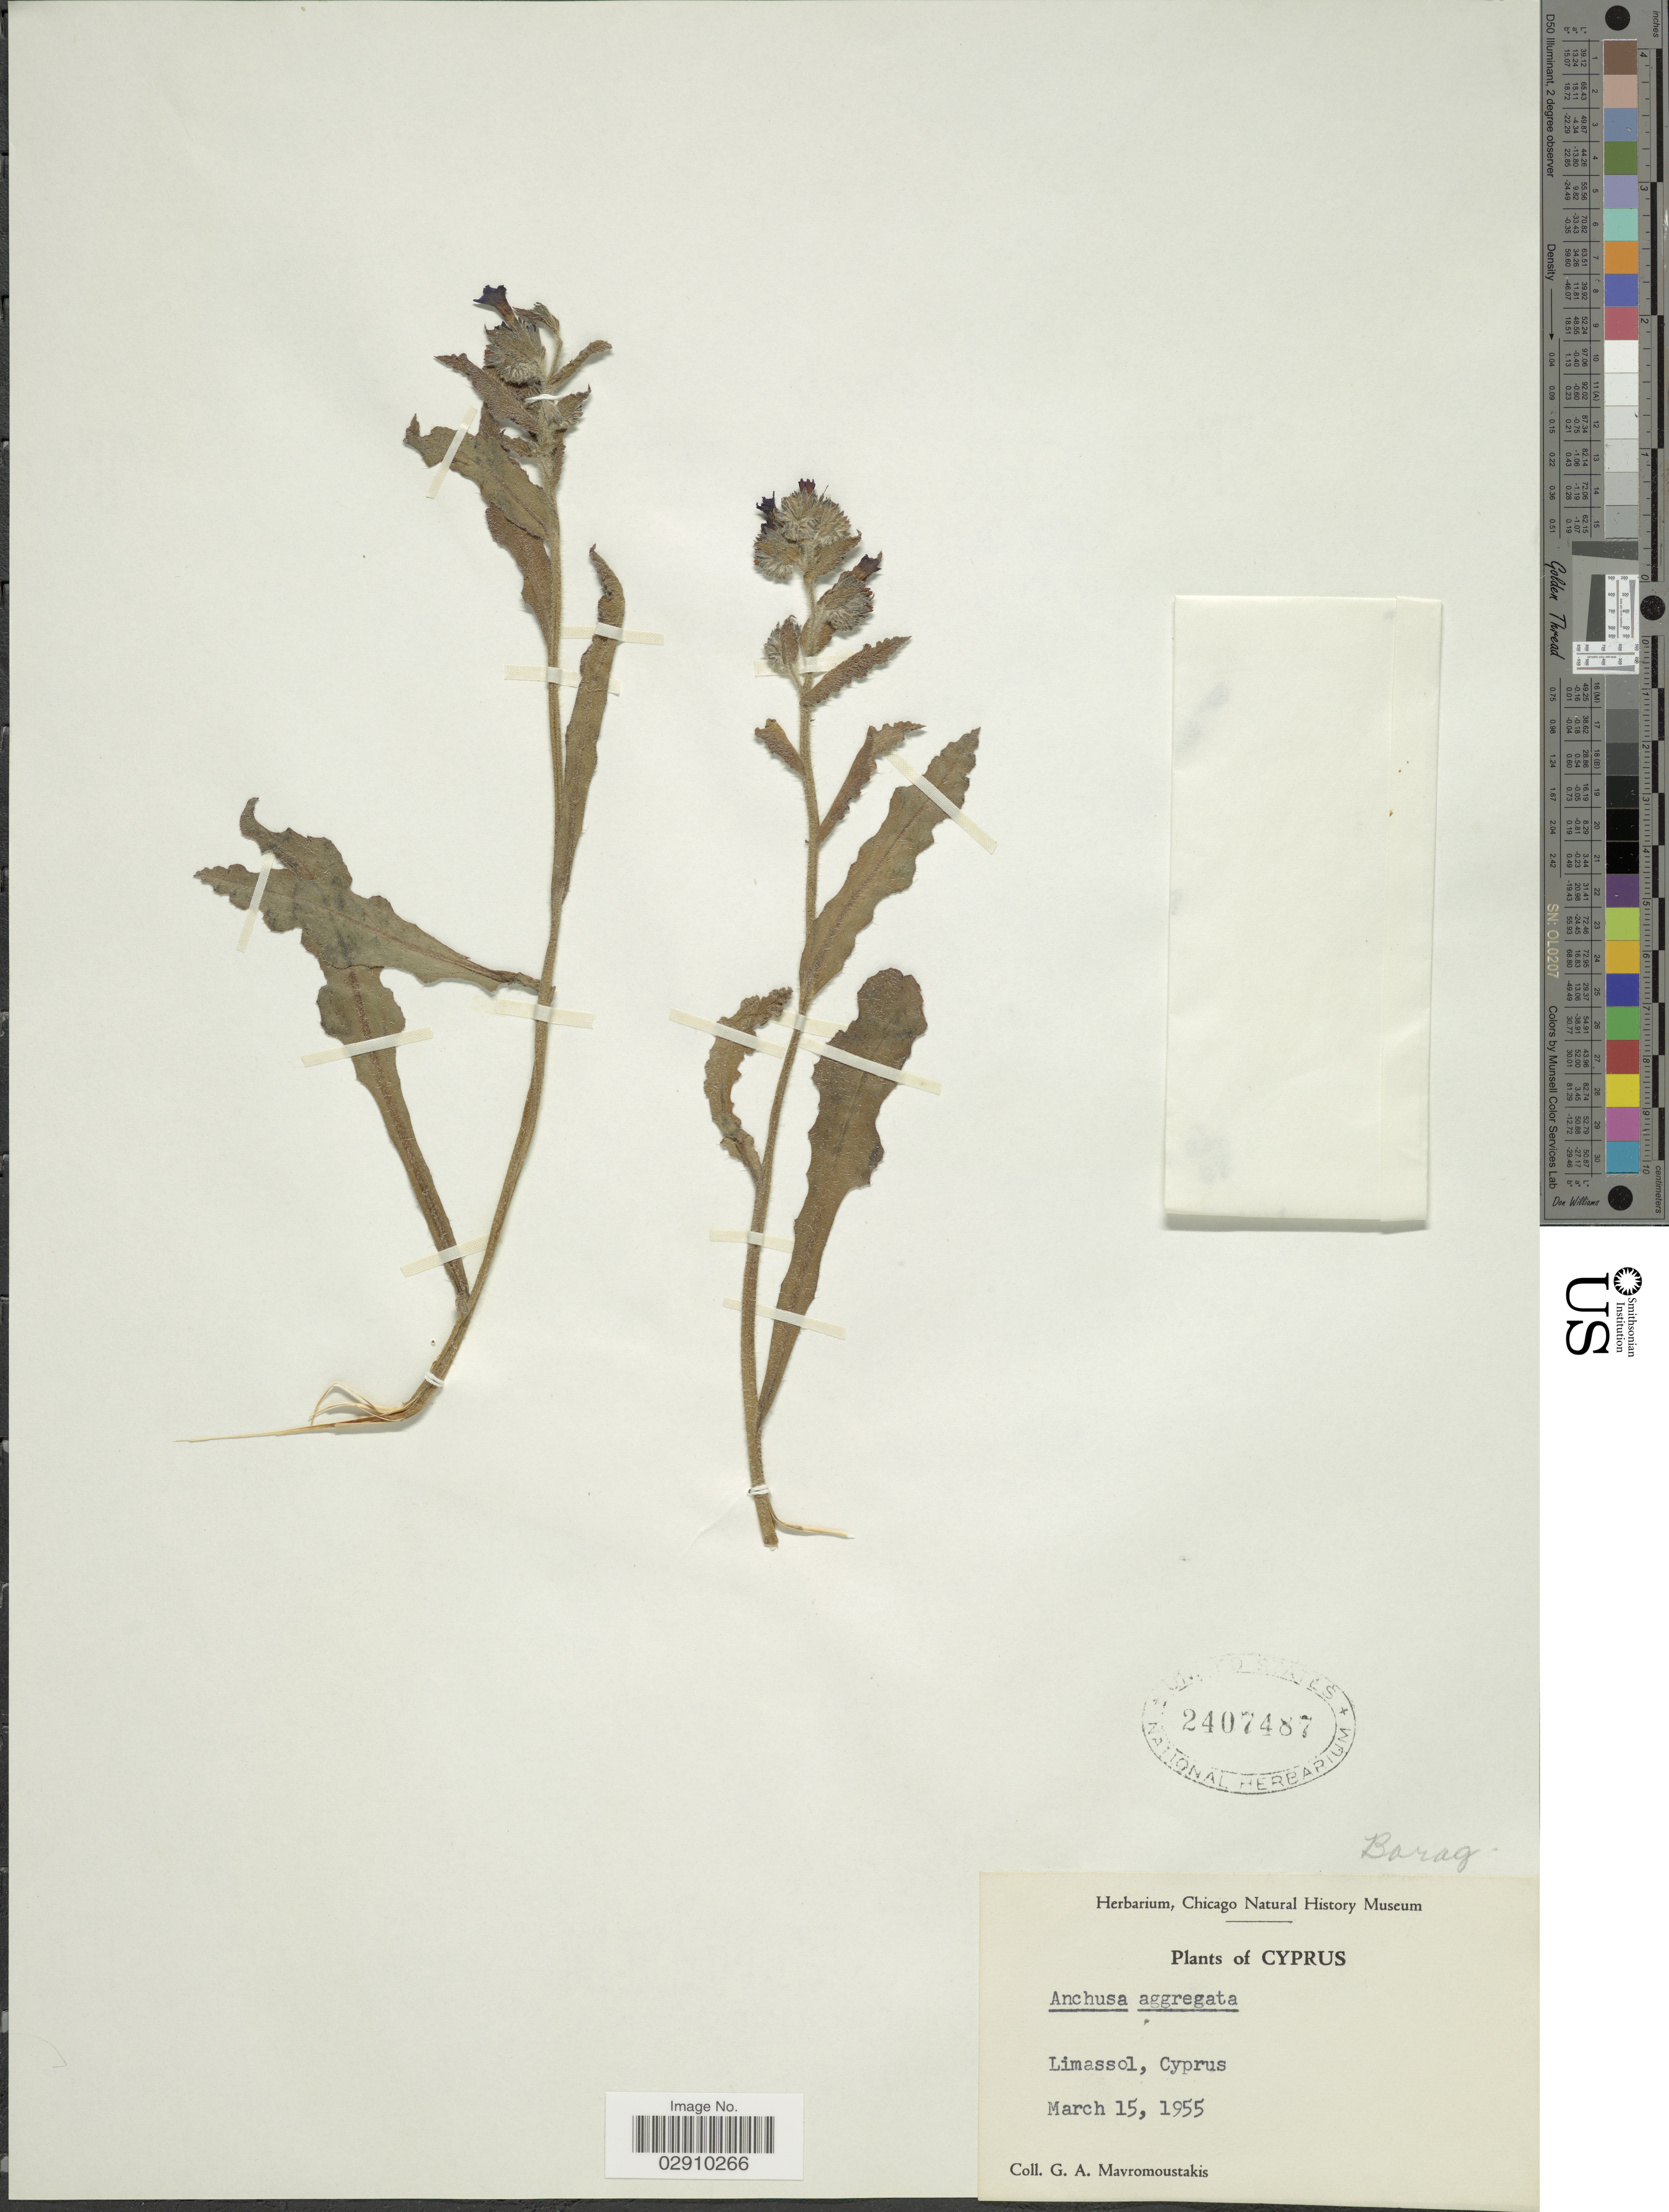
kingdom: Plantae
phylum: Tracheophyta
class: Magnoliopsida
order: Boraginales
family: Boraginaceae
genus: Anchusa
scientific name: Anchusa aggregata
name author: Lehm.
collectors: G. Mavromoustakis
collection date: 1955-03-15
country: Cyprus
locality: Limassol.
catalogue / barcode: US 2407487